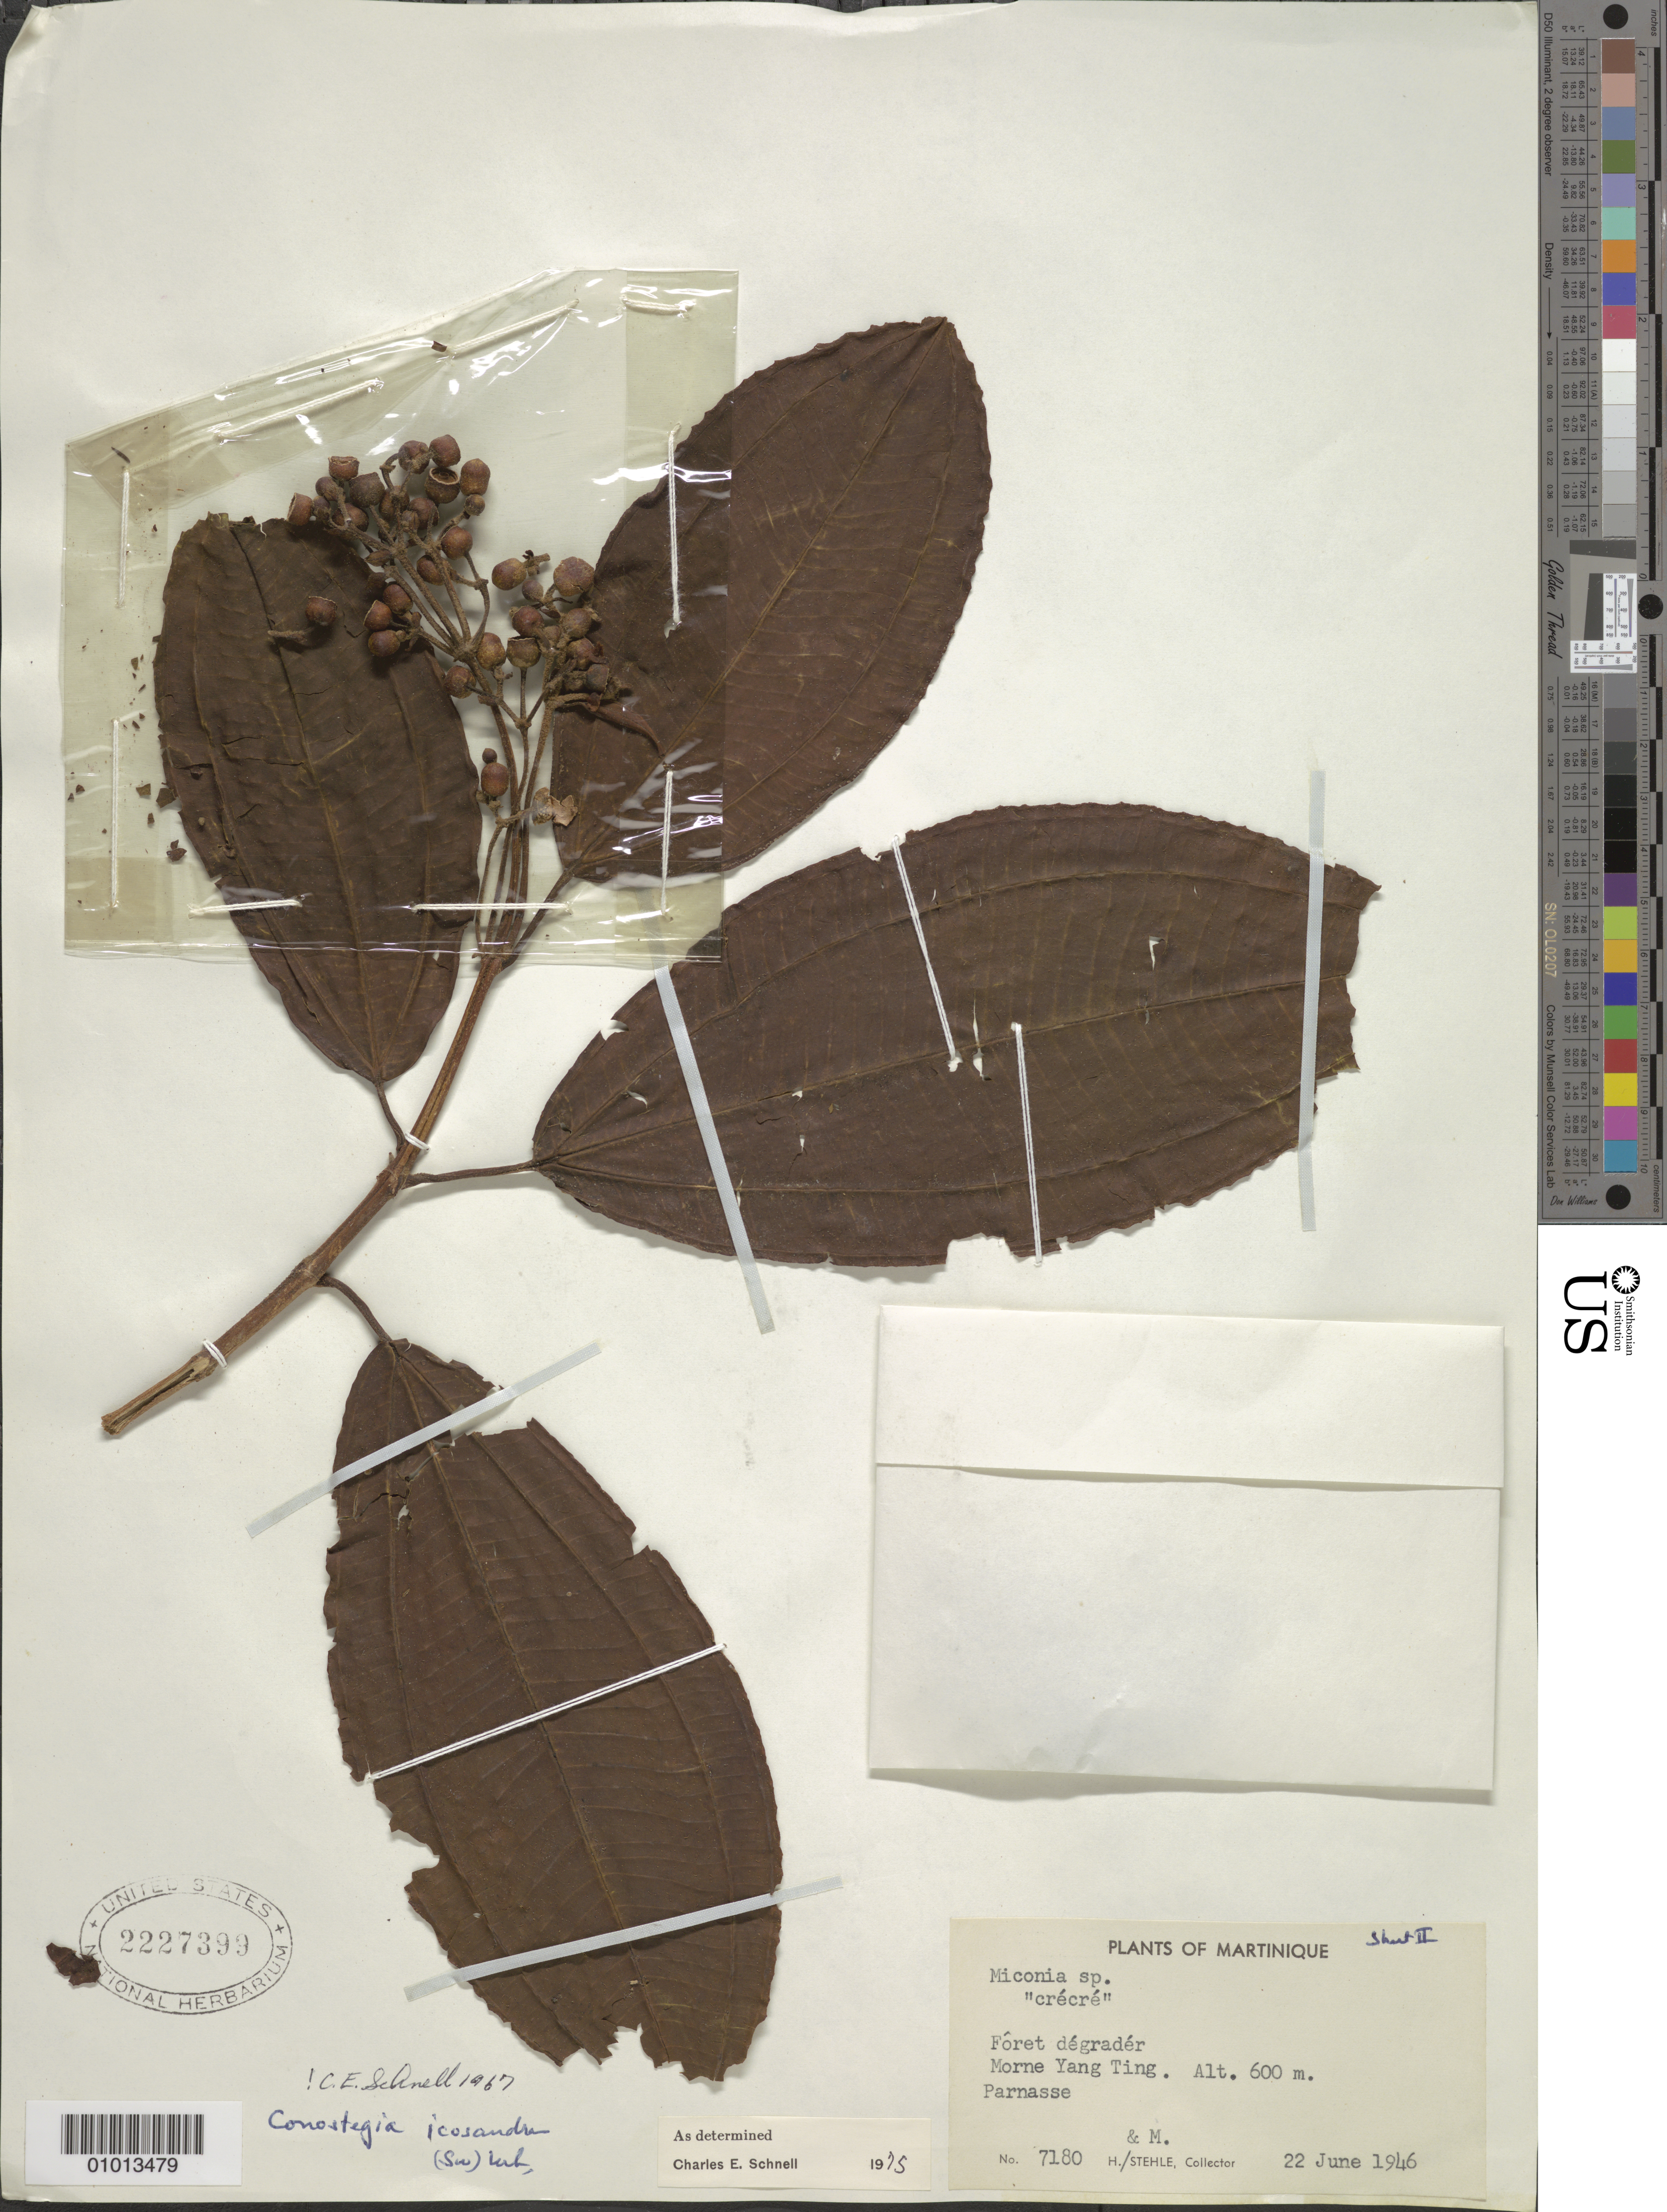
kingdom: Plantae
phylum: Tracheophyta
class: Magnoliopsida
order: Myrtales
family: Melastomataceae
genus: Conostegia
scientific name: Conostegia icosandra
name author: (Sw.) Urb.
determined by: Schnell, C. E.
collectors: H. Stehlé & M. Stehlé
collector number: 7180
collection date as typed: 22 Jun 1946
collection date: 1946-06-22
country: Martinique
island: Martinique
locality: Parnasse; Morne Yang Ting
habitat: Forêt dégradée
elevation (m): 600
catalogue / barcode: US 2227399